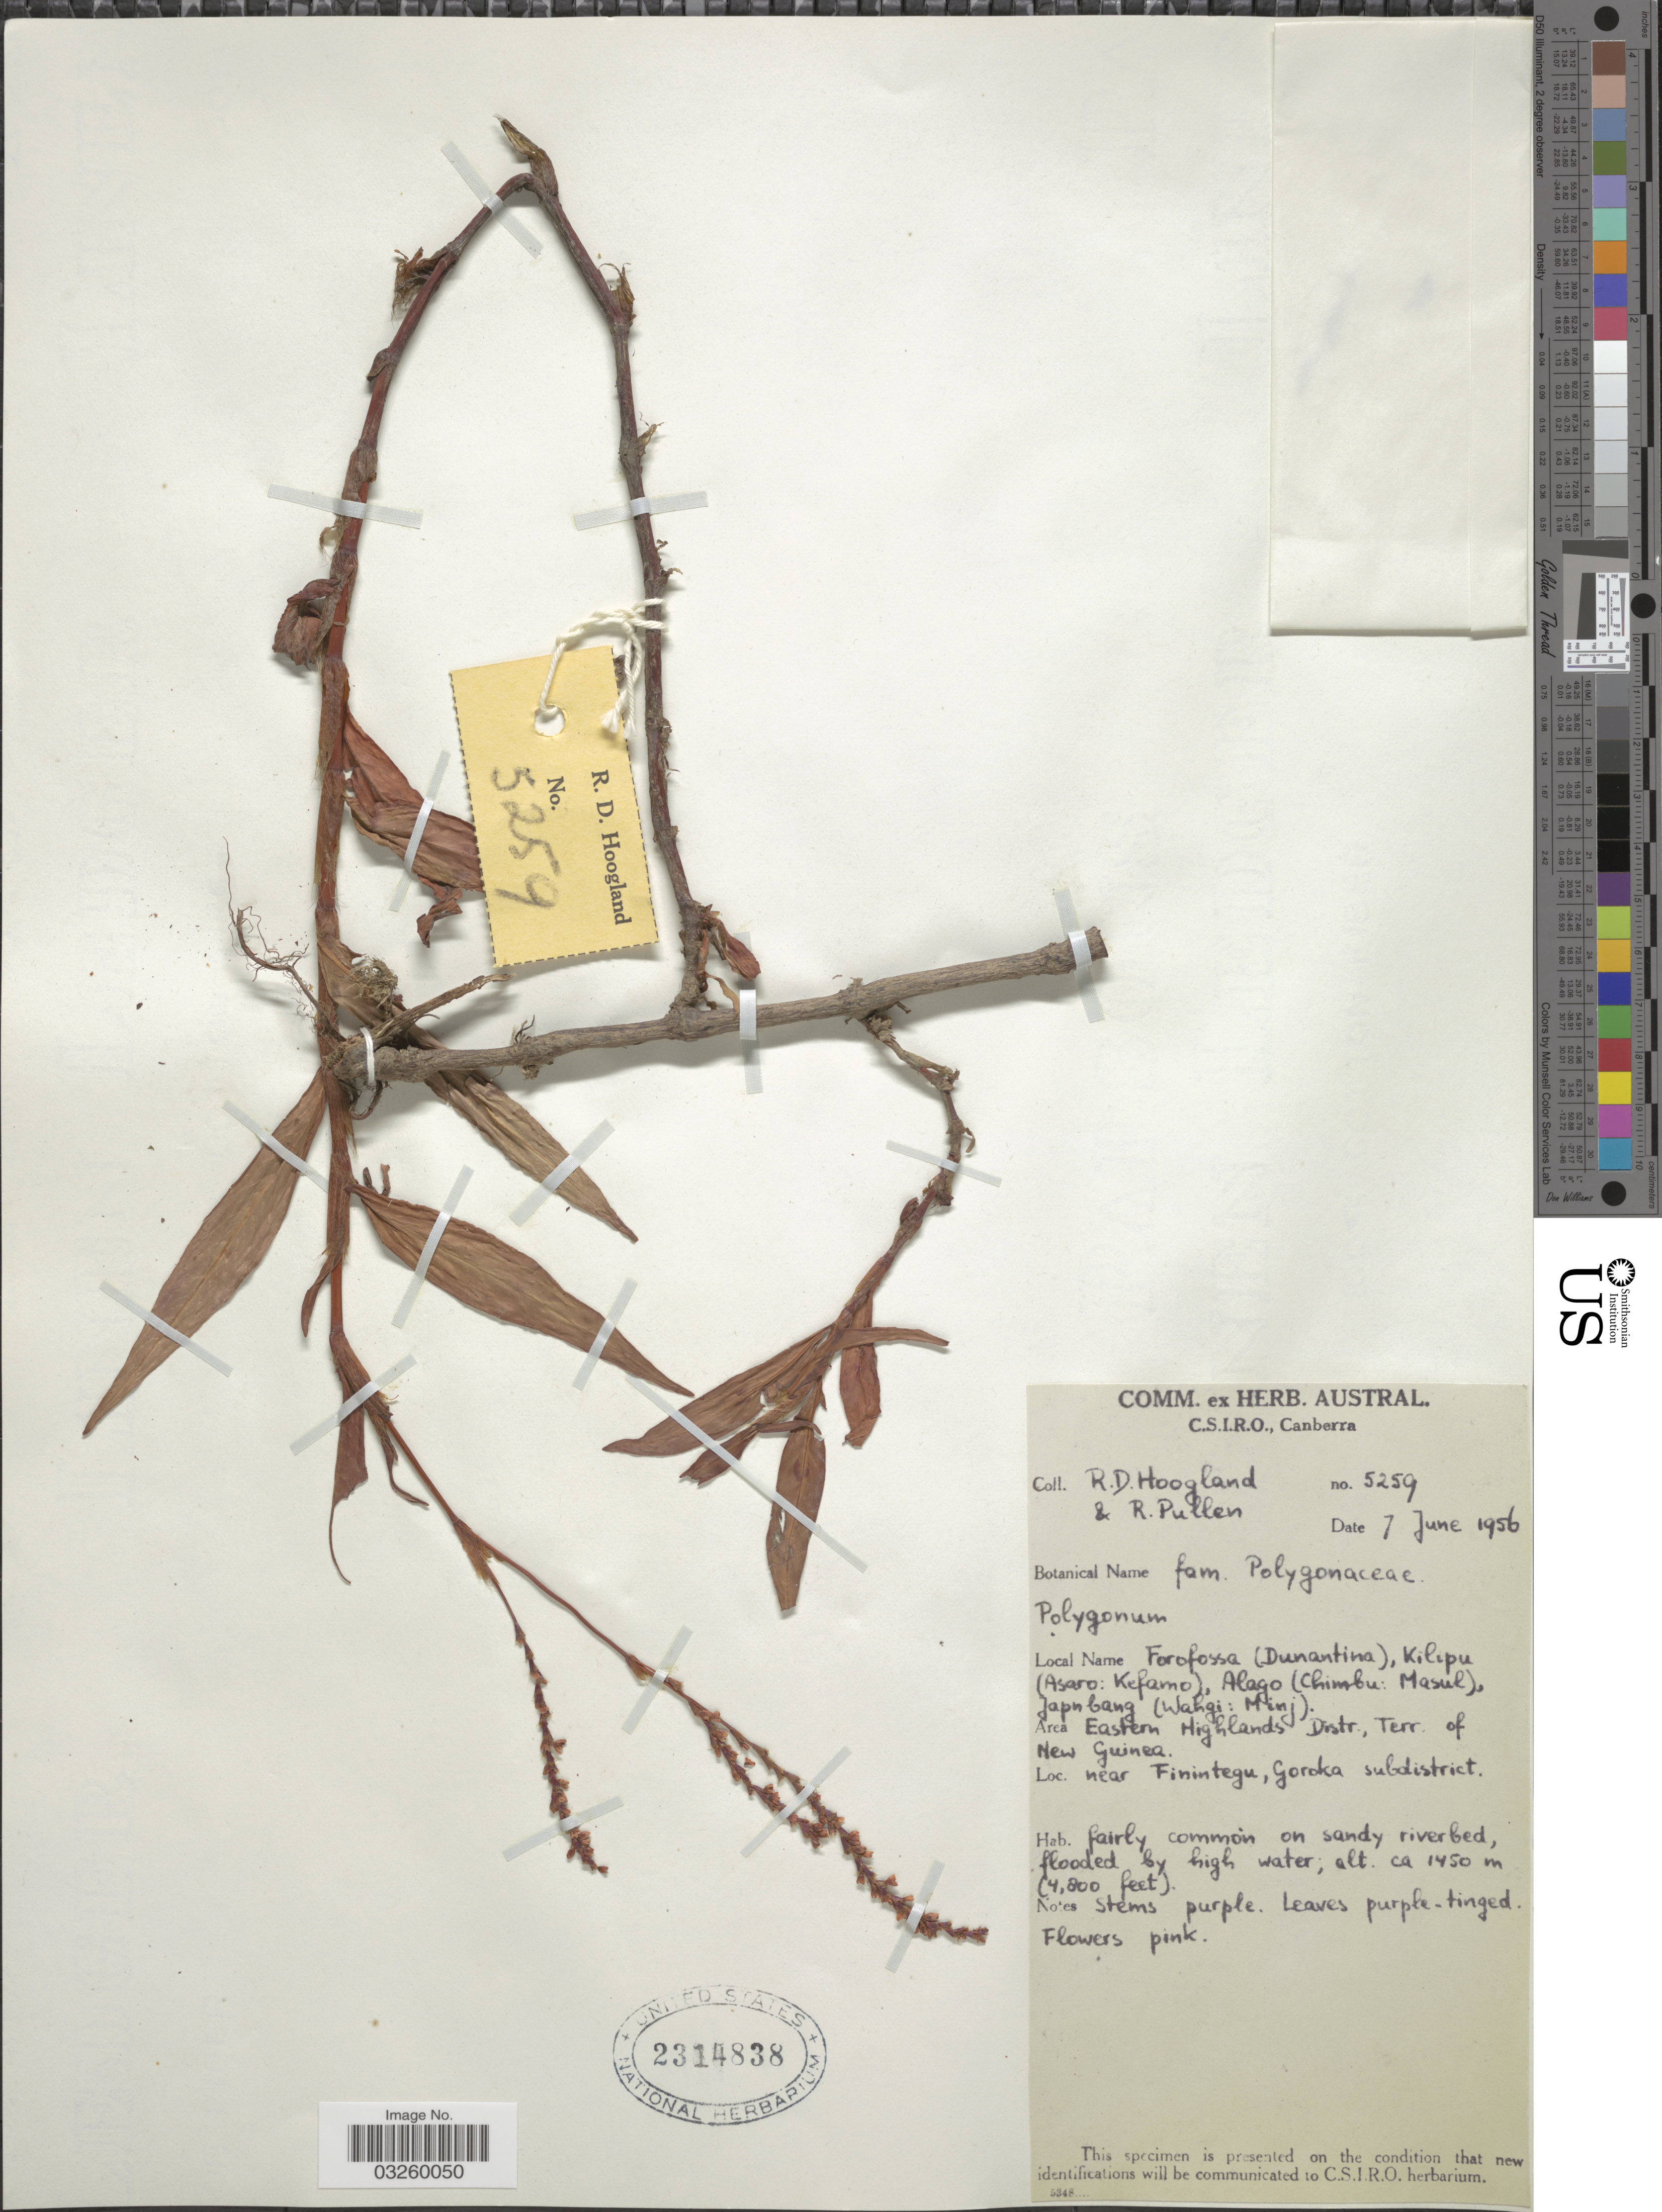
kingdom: Plantae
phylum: Tracheophyta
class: Magnoliopsida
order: Caryophyllales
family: Polygonaceae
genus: Persicaria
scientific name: Persicaria sp.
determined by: Wagner, W. L., (BOT), Smithsonian Institution - National Museum of Natural History (UNITED STATES)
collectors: R. D. Hoogland & R. Pullen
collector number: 5259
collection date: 1956-06-07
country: Papua New Guinea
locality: Area Eastern Highlands Distr., Terr. of New Guinea. Near Finintegu, Goroka subdistrict.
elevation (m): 1450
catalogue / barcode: US 2314838